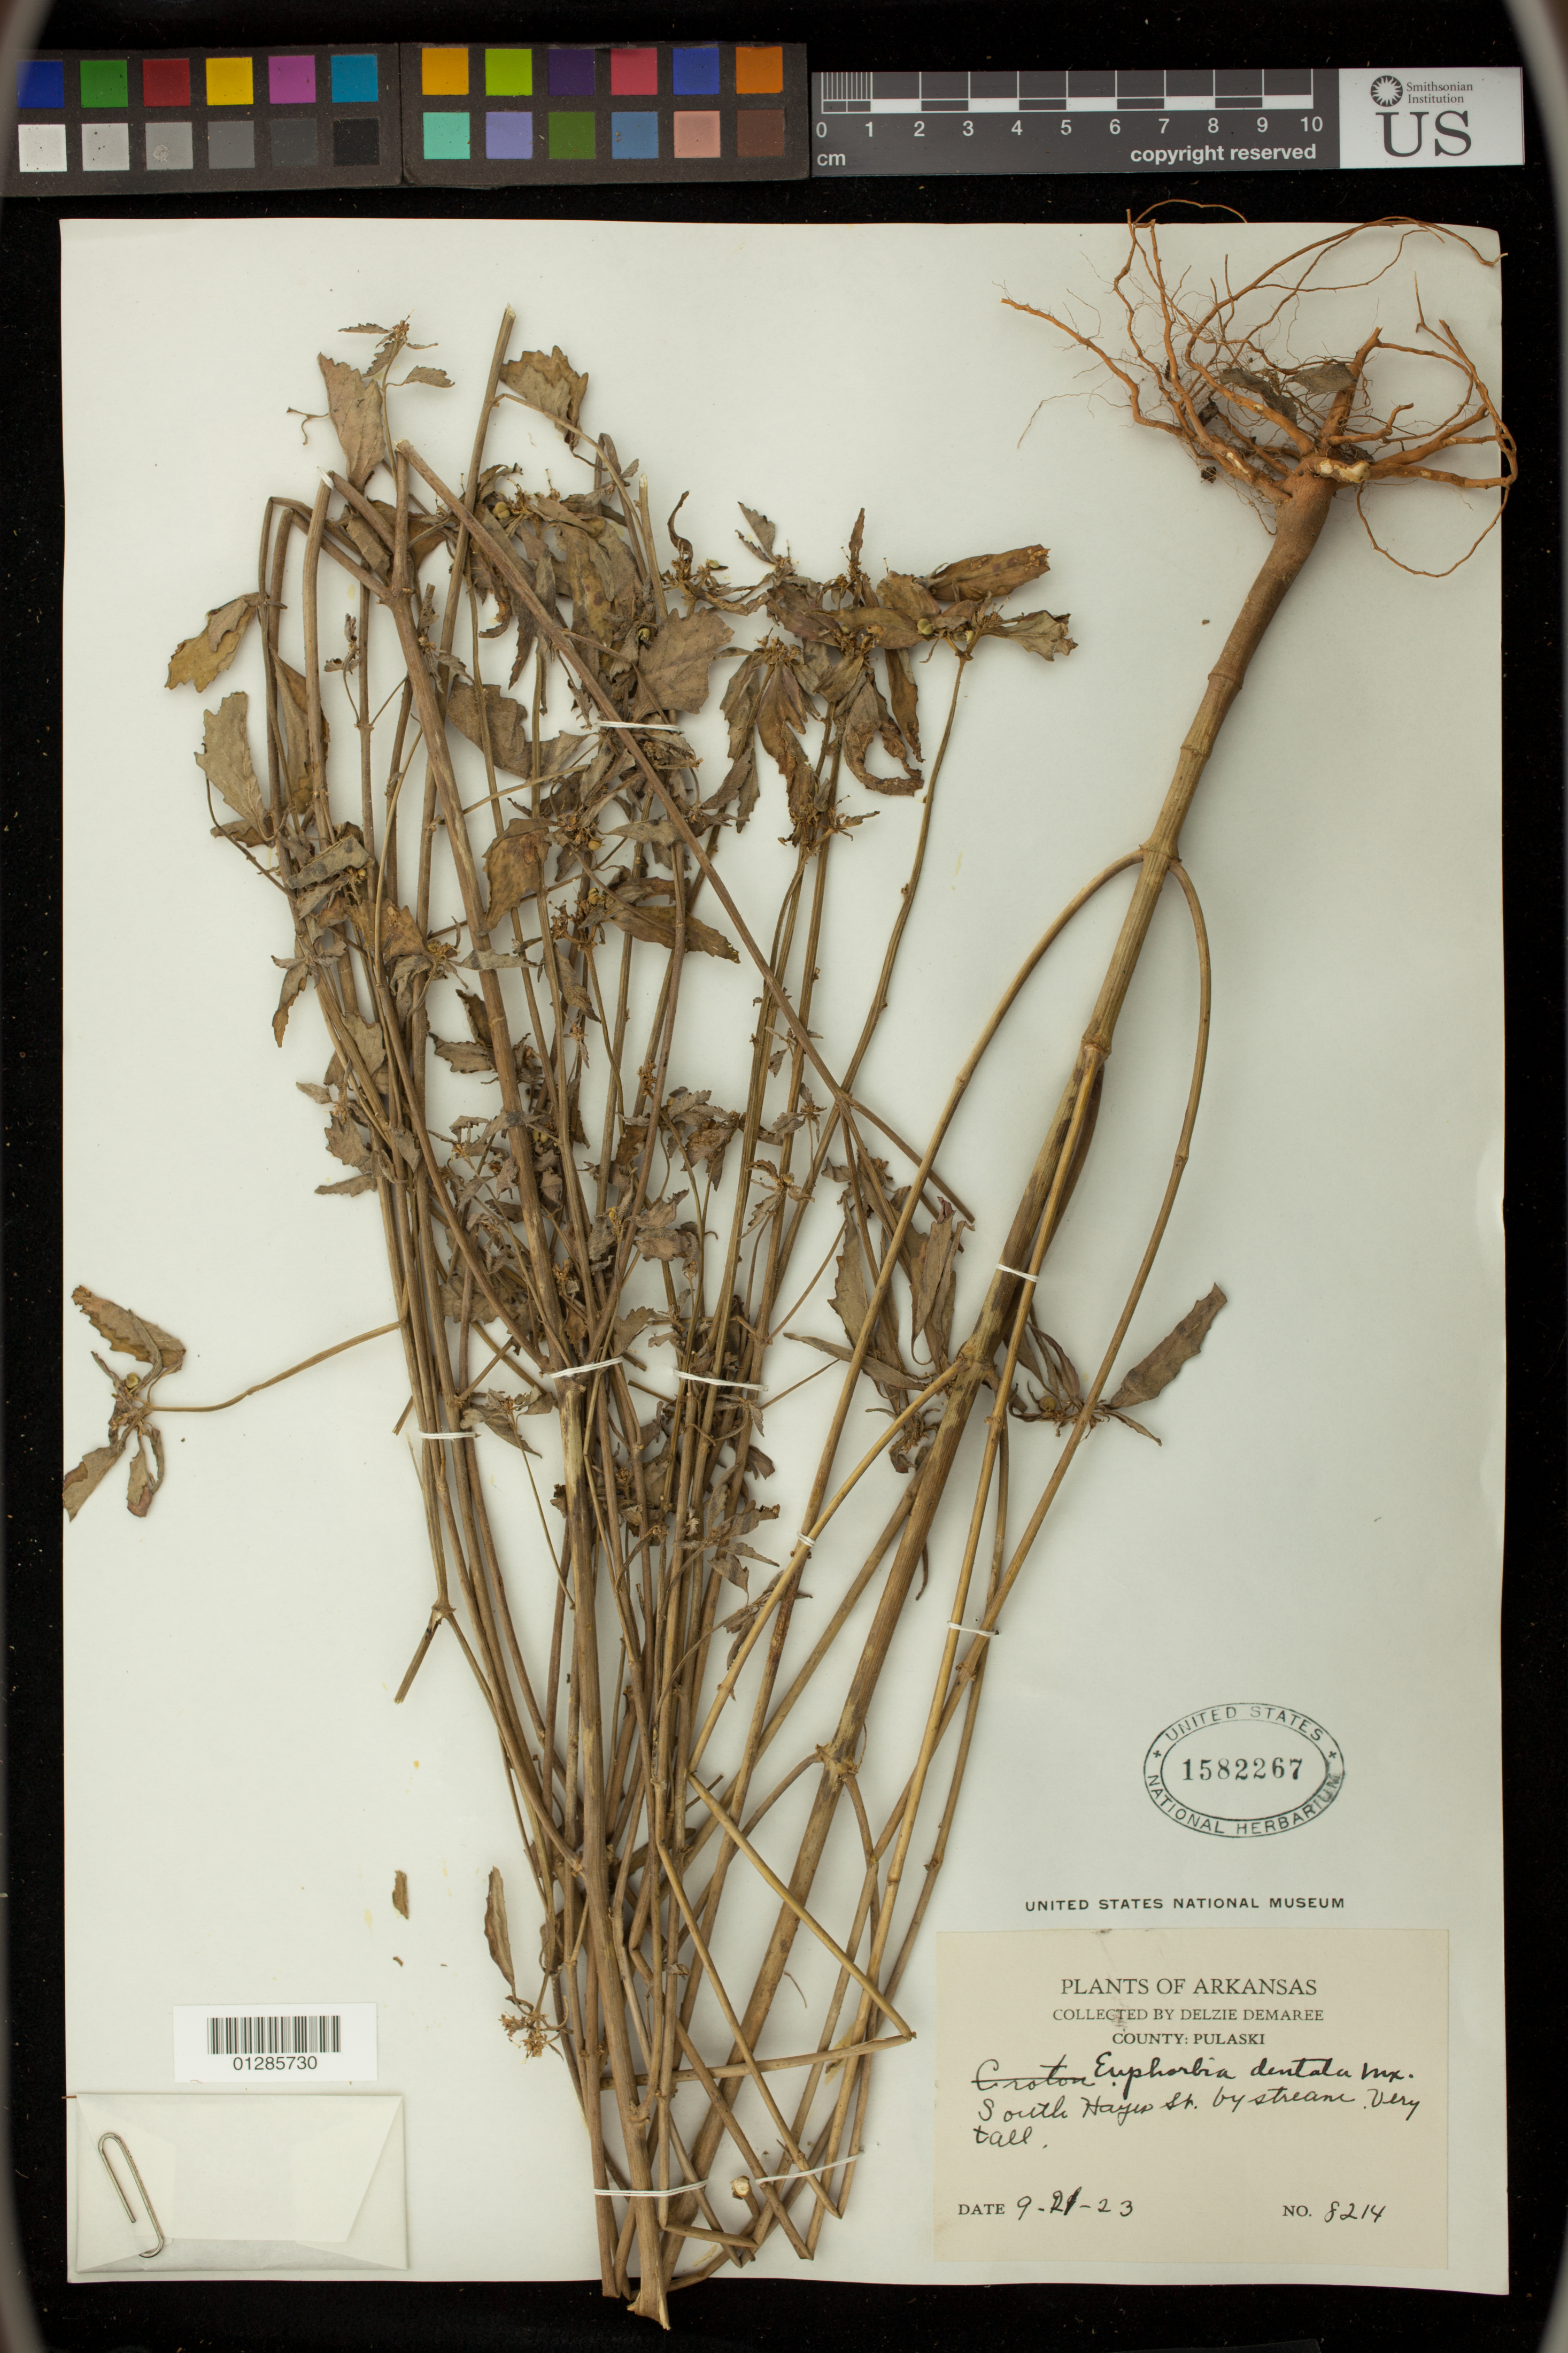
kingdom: Plantae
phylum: Tracheophyta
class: Magnoliopsida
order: Malpighiales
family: Euphorbiaceae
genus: Euphorbia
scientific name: Euphorbia dentata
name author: Michx.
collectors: D. Demaree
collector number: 8214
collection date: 1923-09-21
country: United States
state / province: Arkansas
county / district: Pulaski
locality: South Hayes St. by stream.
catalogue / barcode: US 1582267